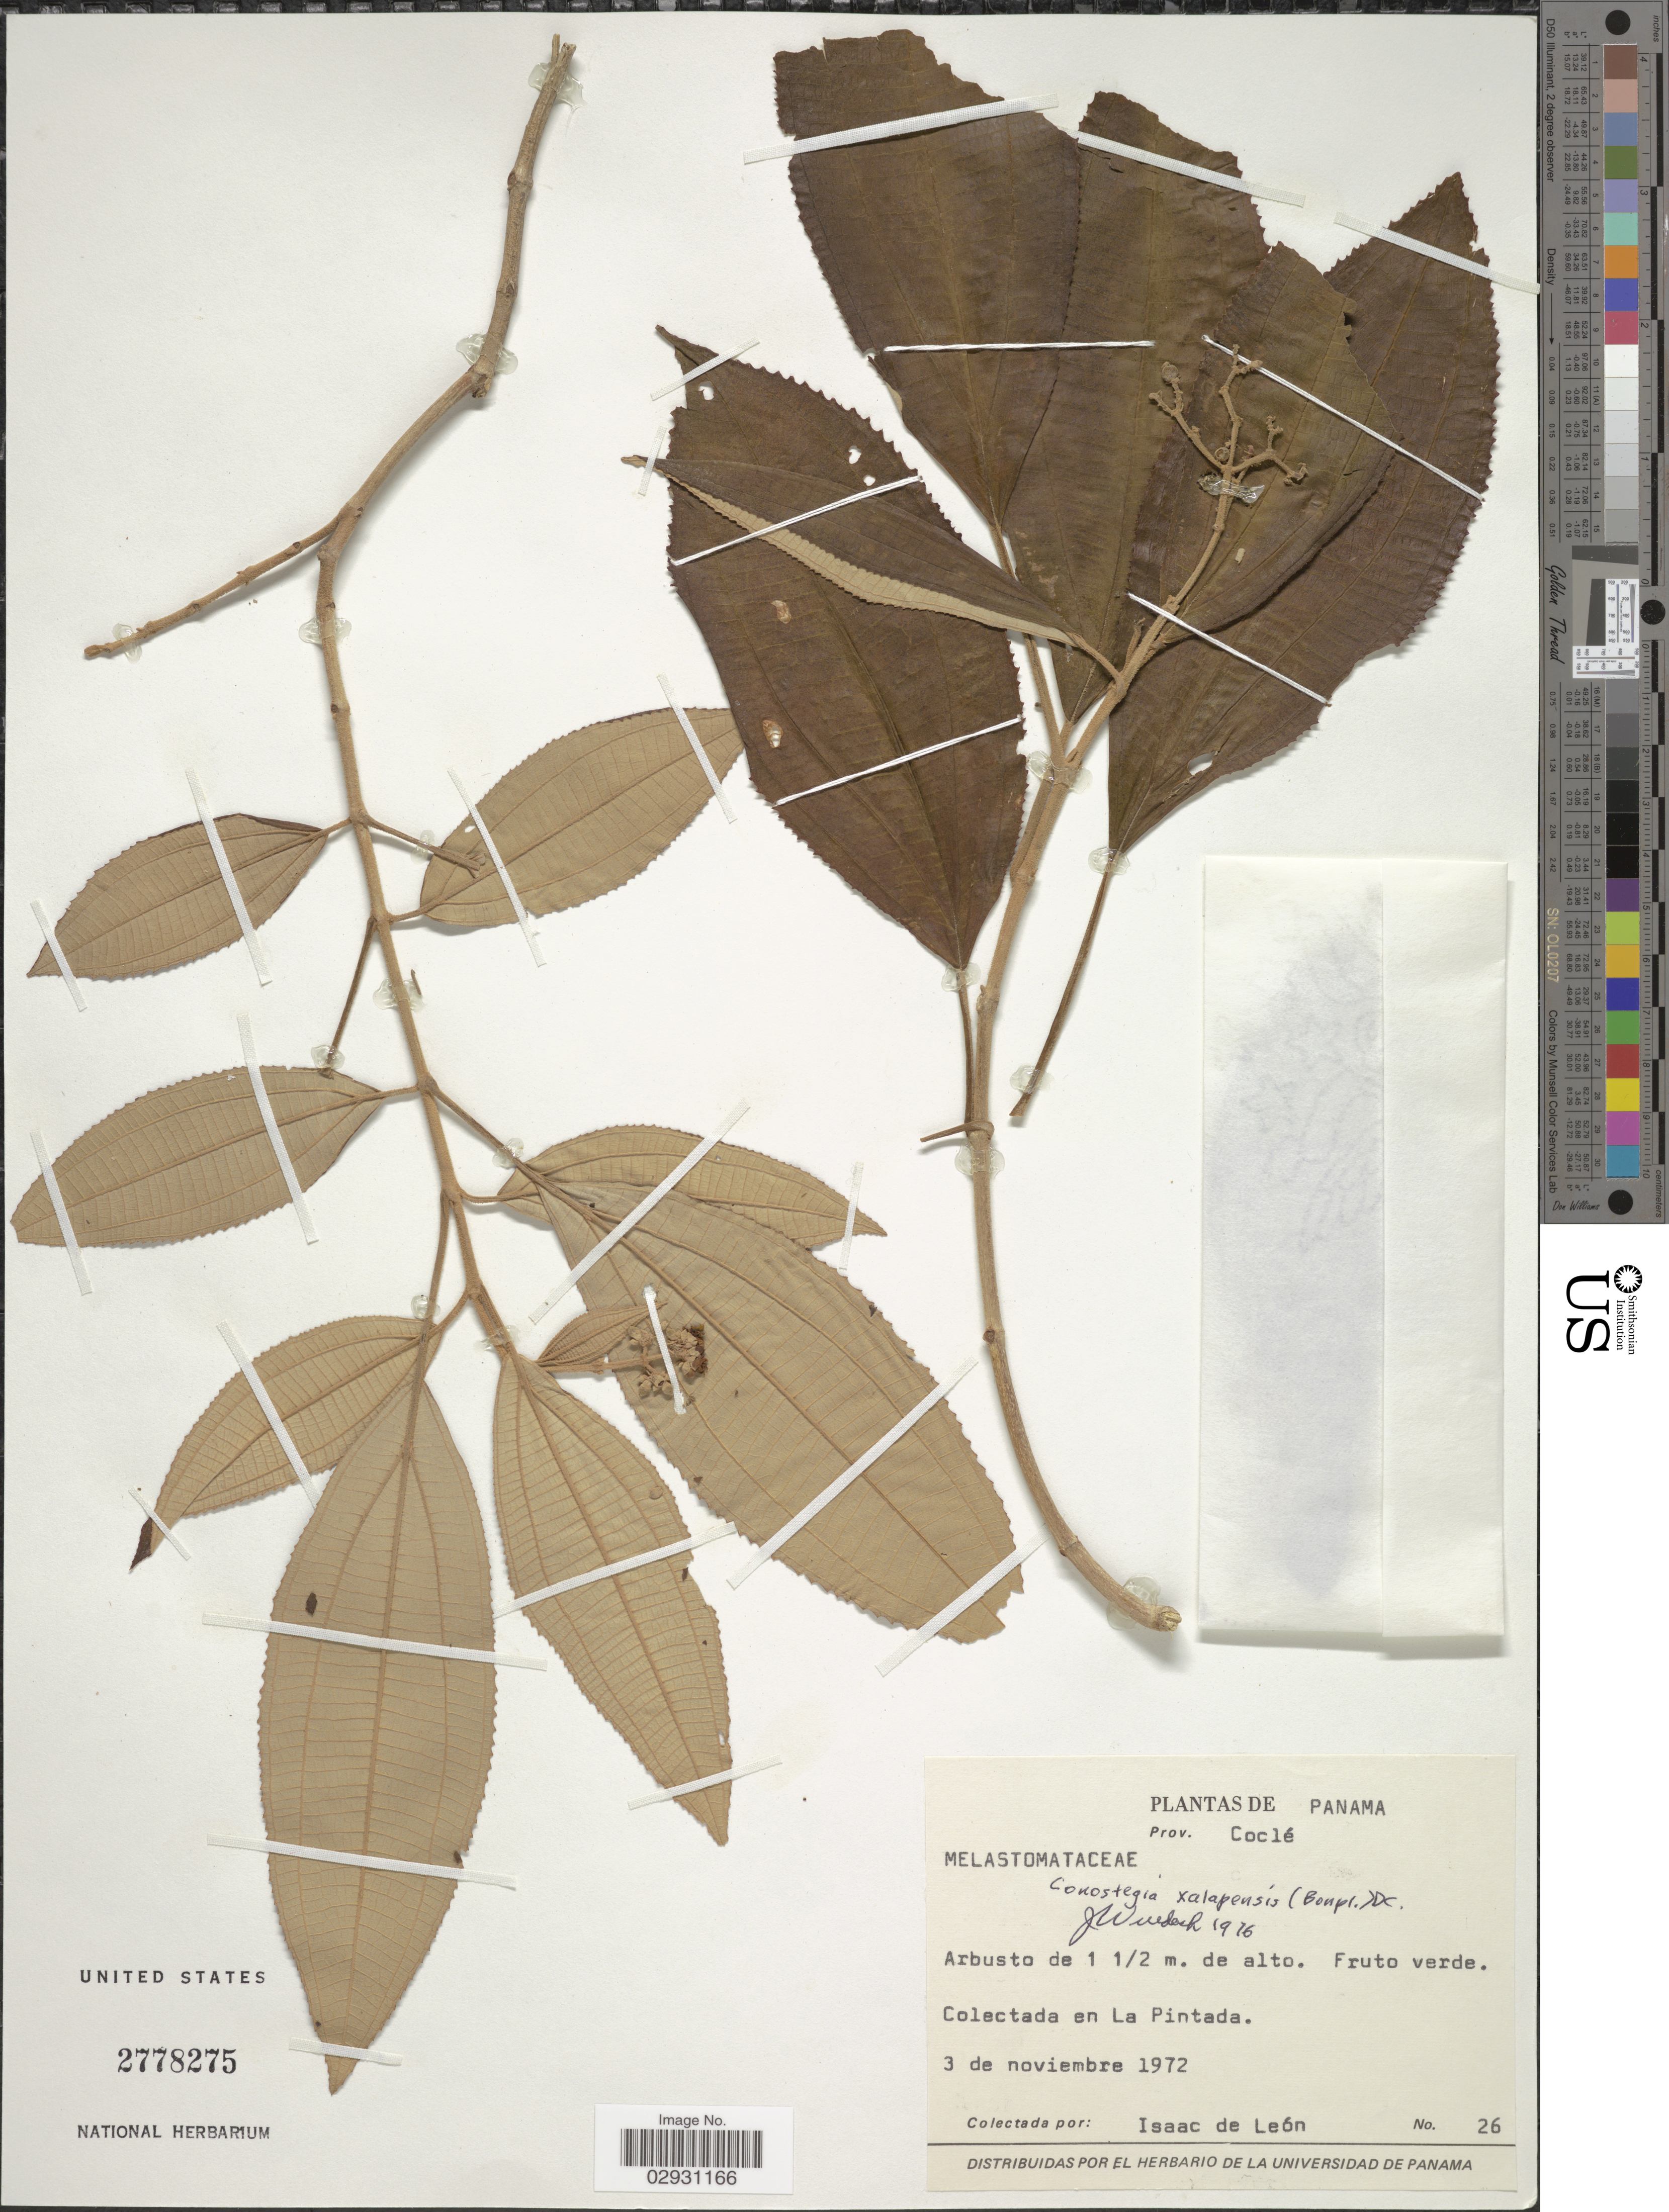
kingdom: Plantae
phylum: Tracheophyta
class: Magnoliopsida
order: Myrtales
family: Melastomataceae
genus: Conostegia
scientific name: Conostegia quadrangularis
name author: Schltdl. ex Steud.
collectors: I. León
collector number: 26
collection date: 1972-11-03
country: Panama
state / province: Coclé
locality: Colectada en La Pintada.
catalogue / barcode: US 2778275